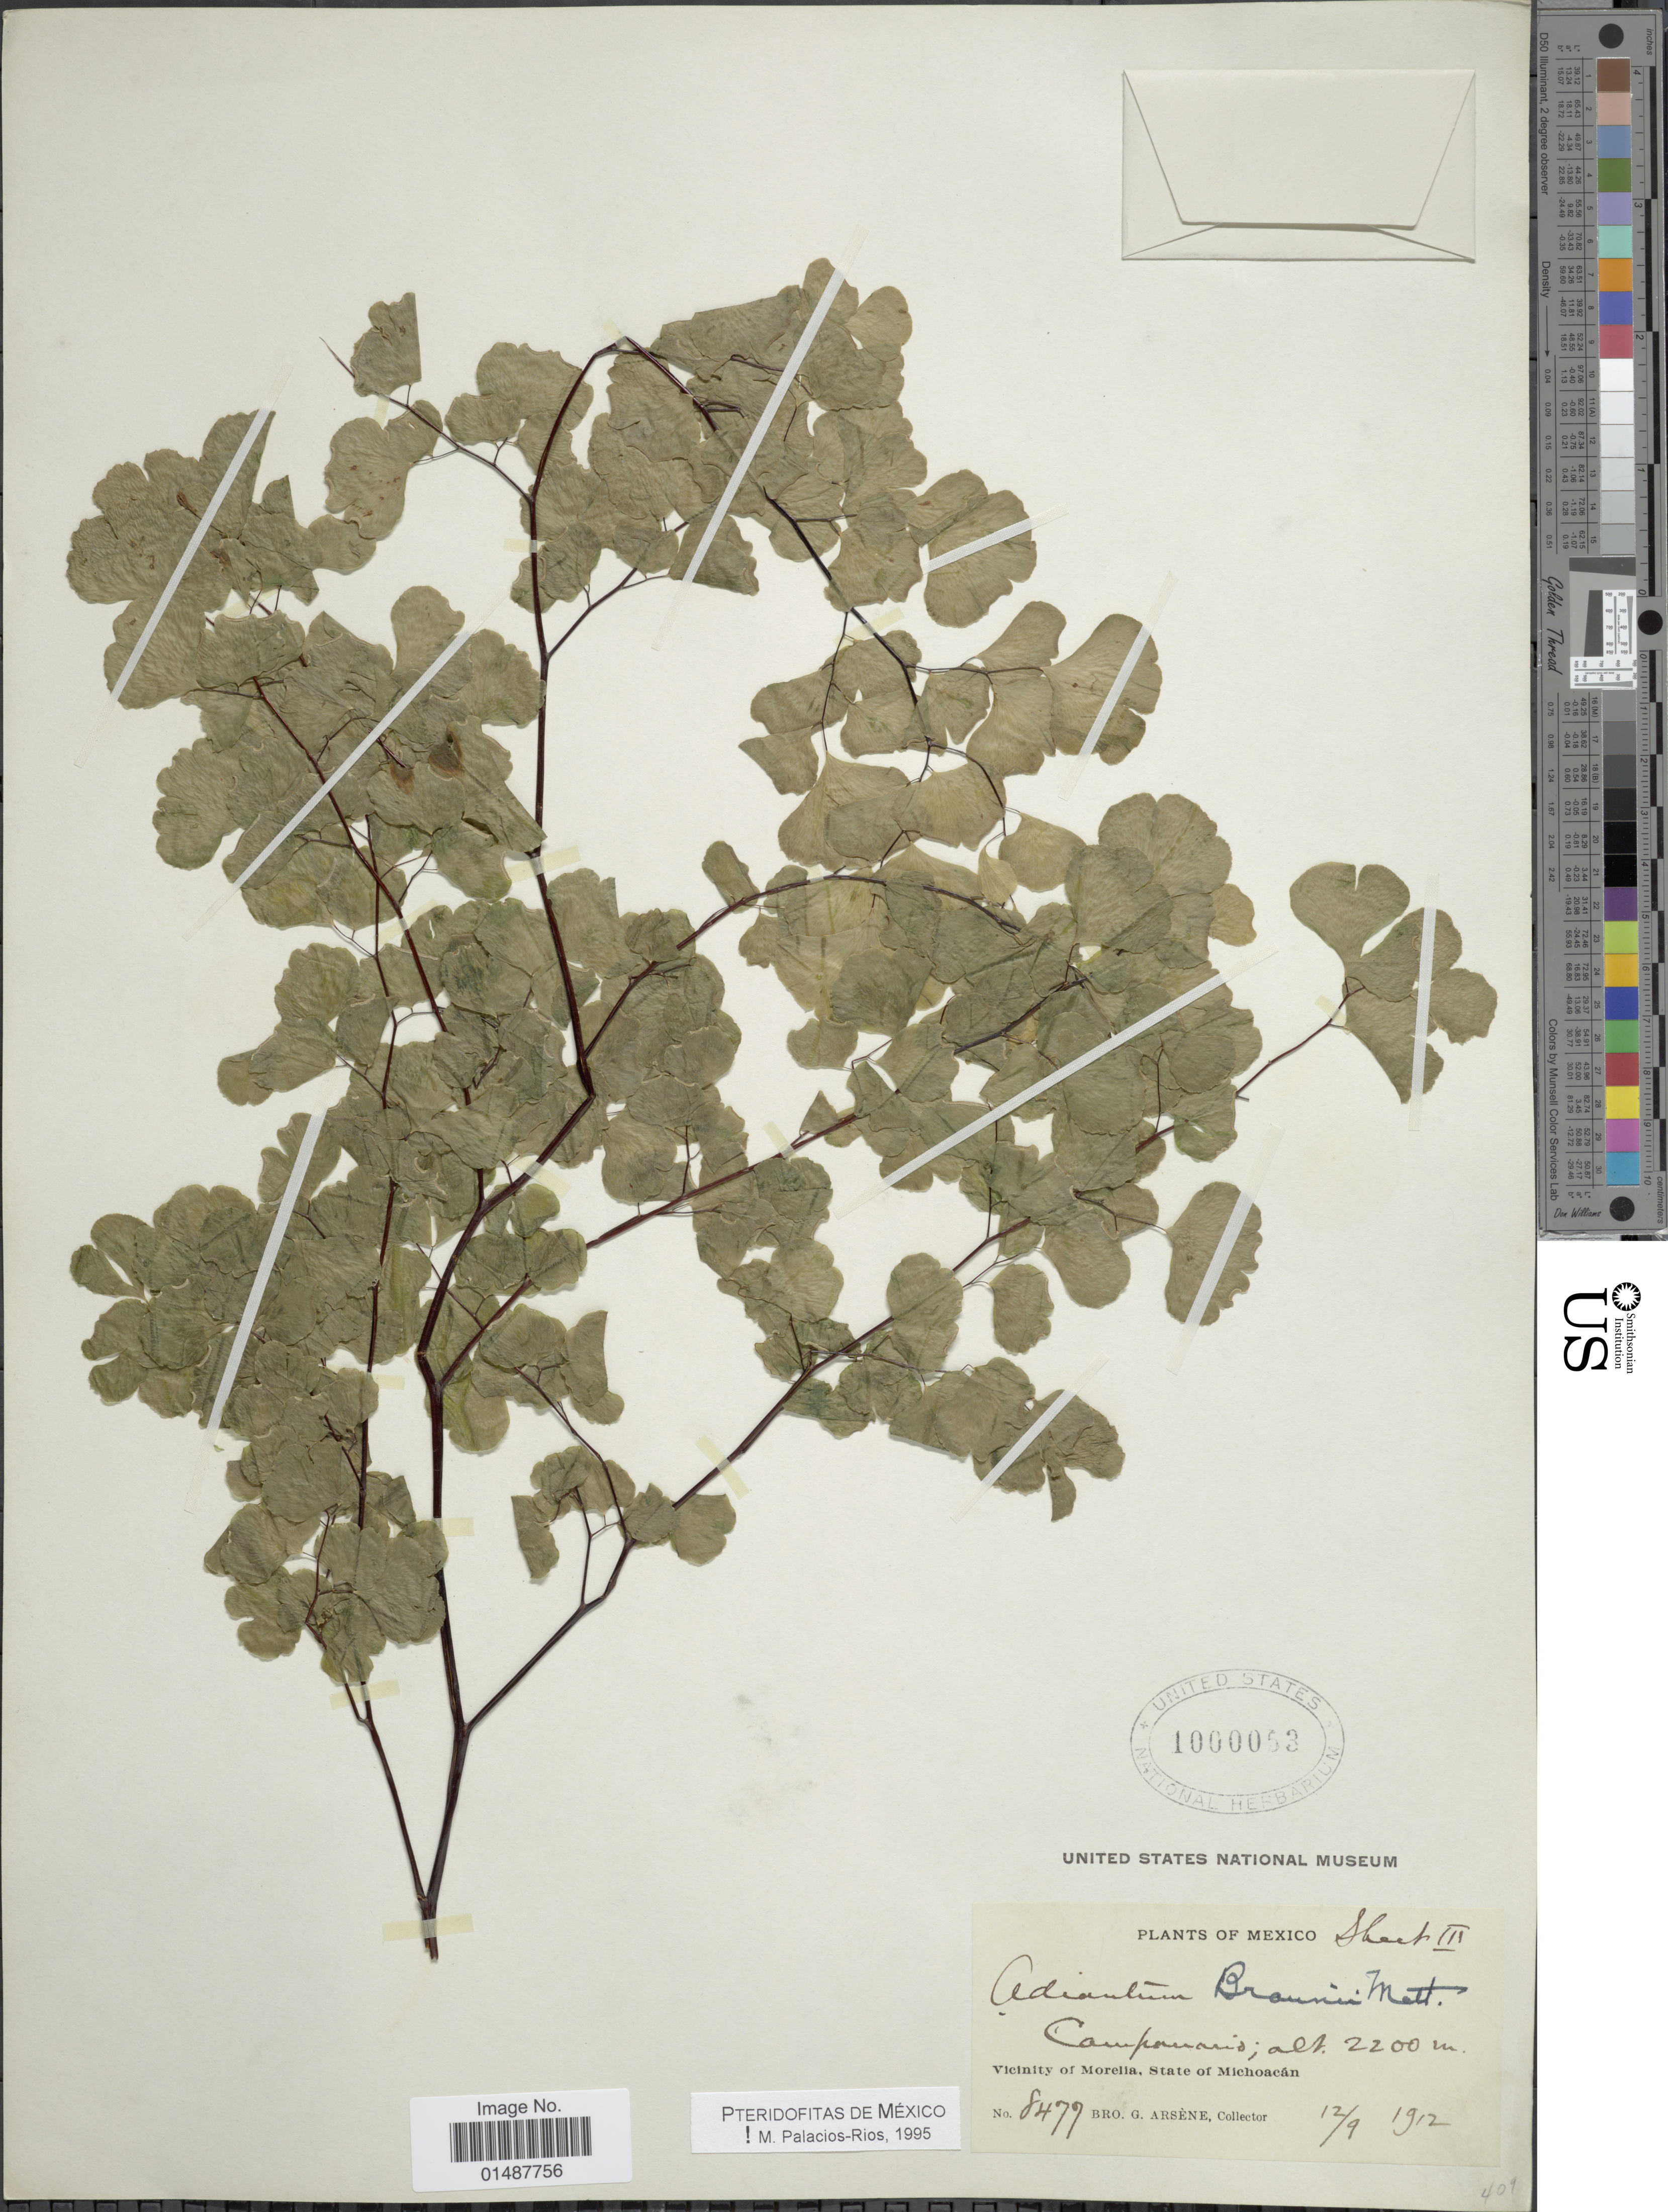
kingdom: Plantae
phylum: Tracheophyta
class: Polypodiopsida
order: Polypodiales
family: Pteridaceae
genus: Adiantum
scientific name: Adiantum braunii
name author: Mett. ex Kuhn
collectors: Bro. G. Arsène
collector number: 8477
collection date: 1912-09-12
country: Mexico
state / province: Michoacán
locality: Vicinity of Morelia, State of Michoacan, Campanario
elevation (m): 2200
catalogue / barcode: US 1000053